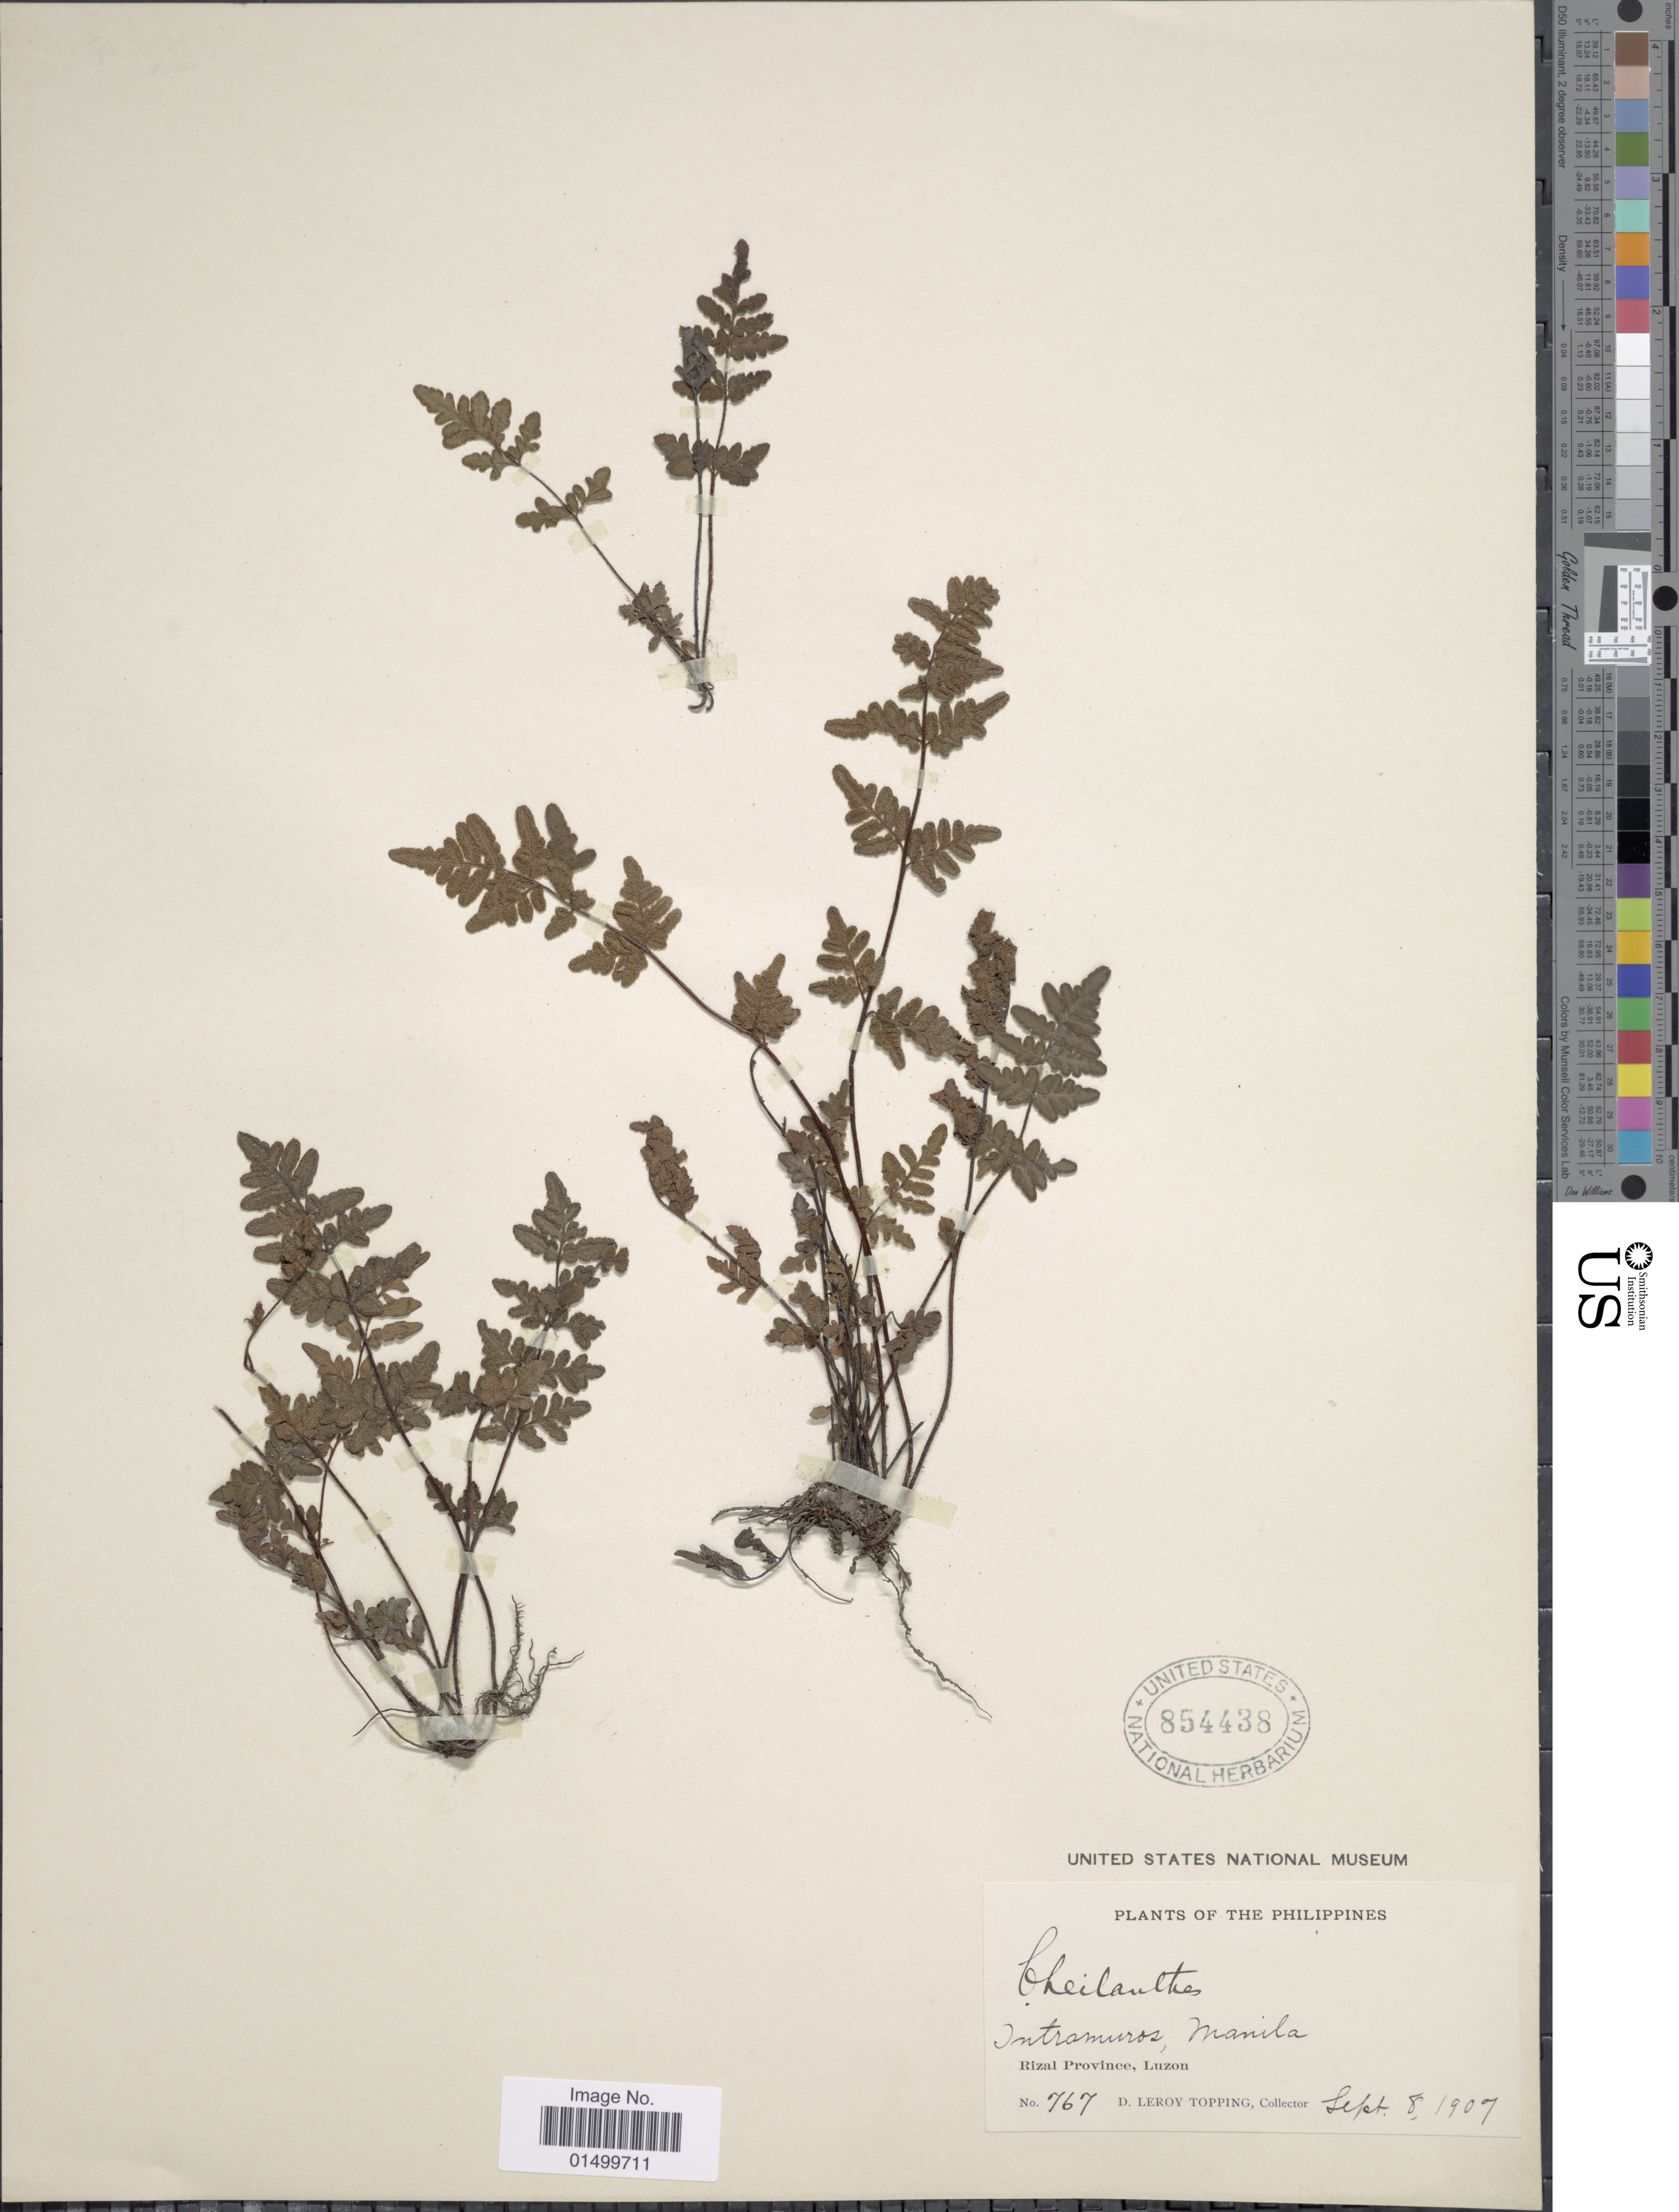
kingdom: Plantae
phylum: Tracheophyta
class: Polypodiopsida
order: Polypodiales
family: Pteridaceae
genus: Cheilanthes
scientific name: Cheilanthes hirsuta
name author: Link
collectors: D. L. Topping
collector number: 767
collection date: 1907-09-08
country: Philippines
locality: Intramuros, Manila, Rizal Province, Luzon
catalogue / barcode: US 854438